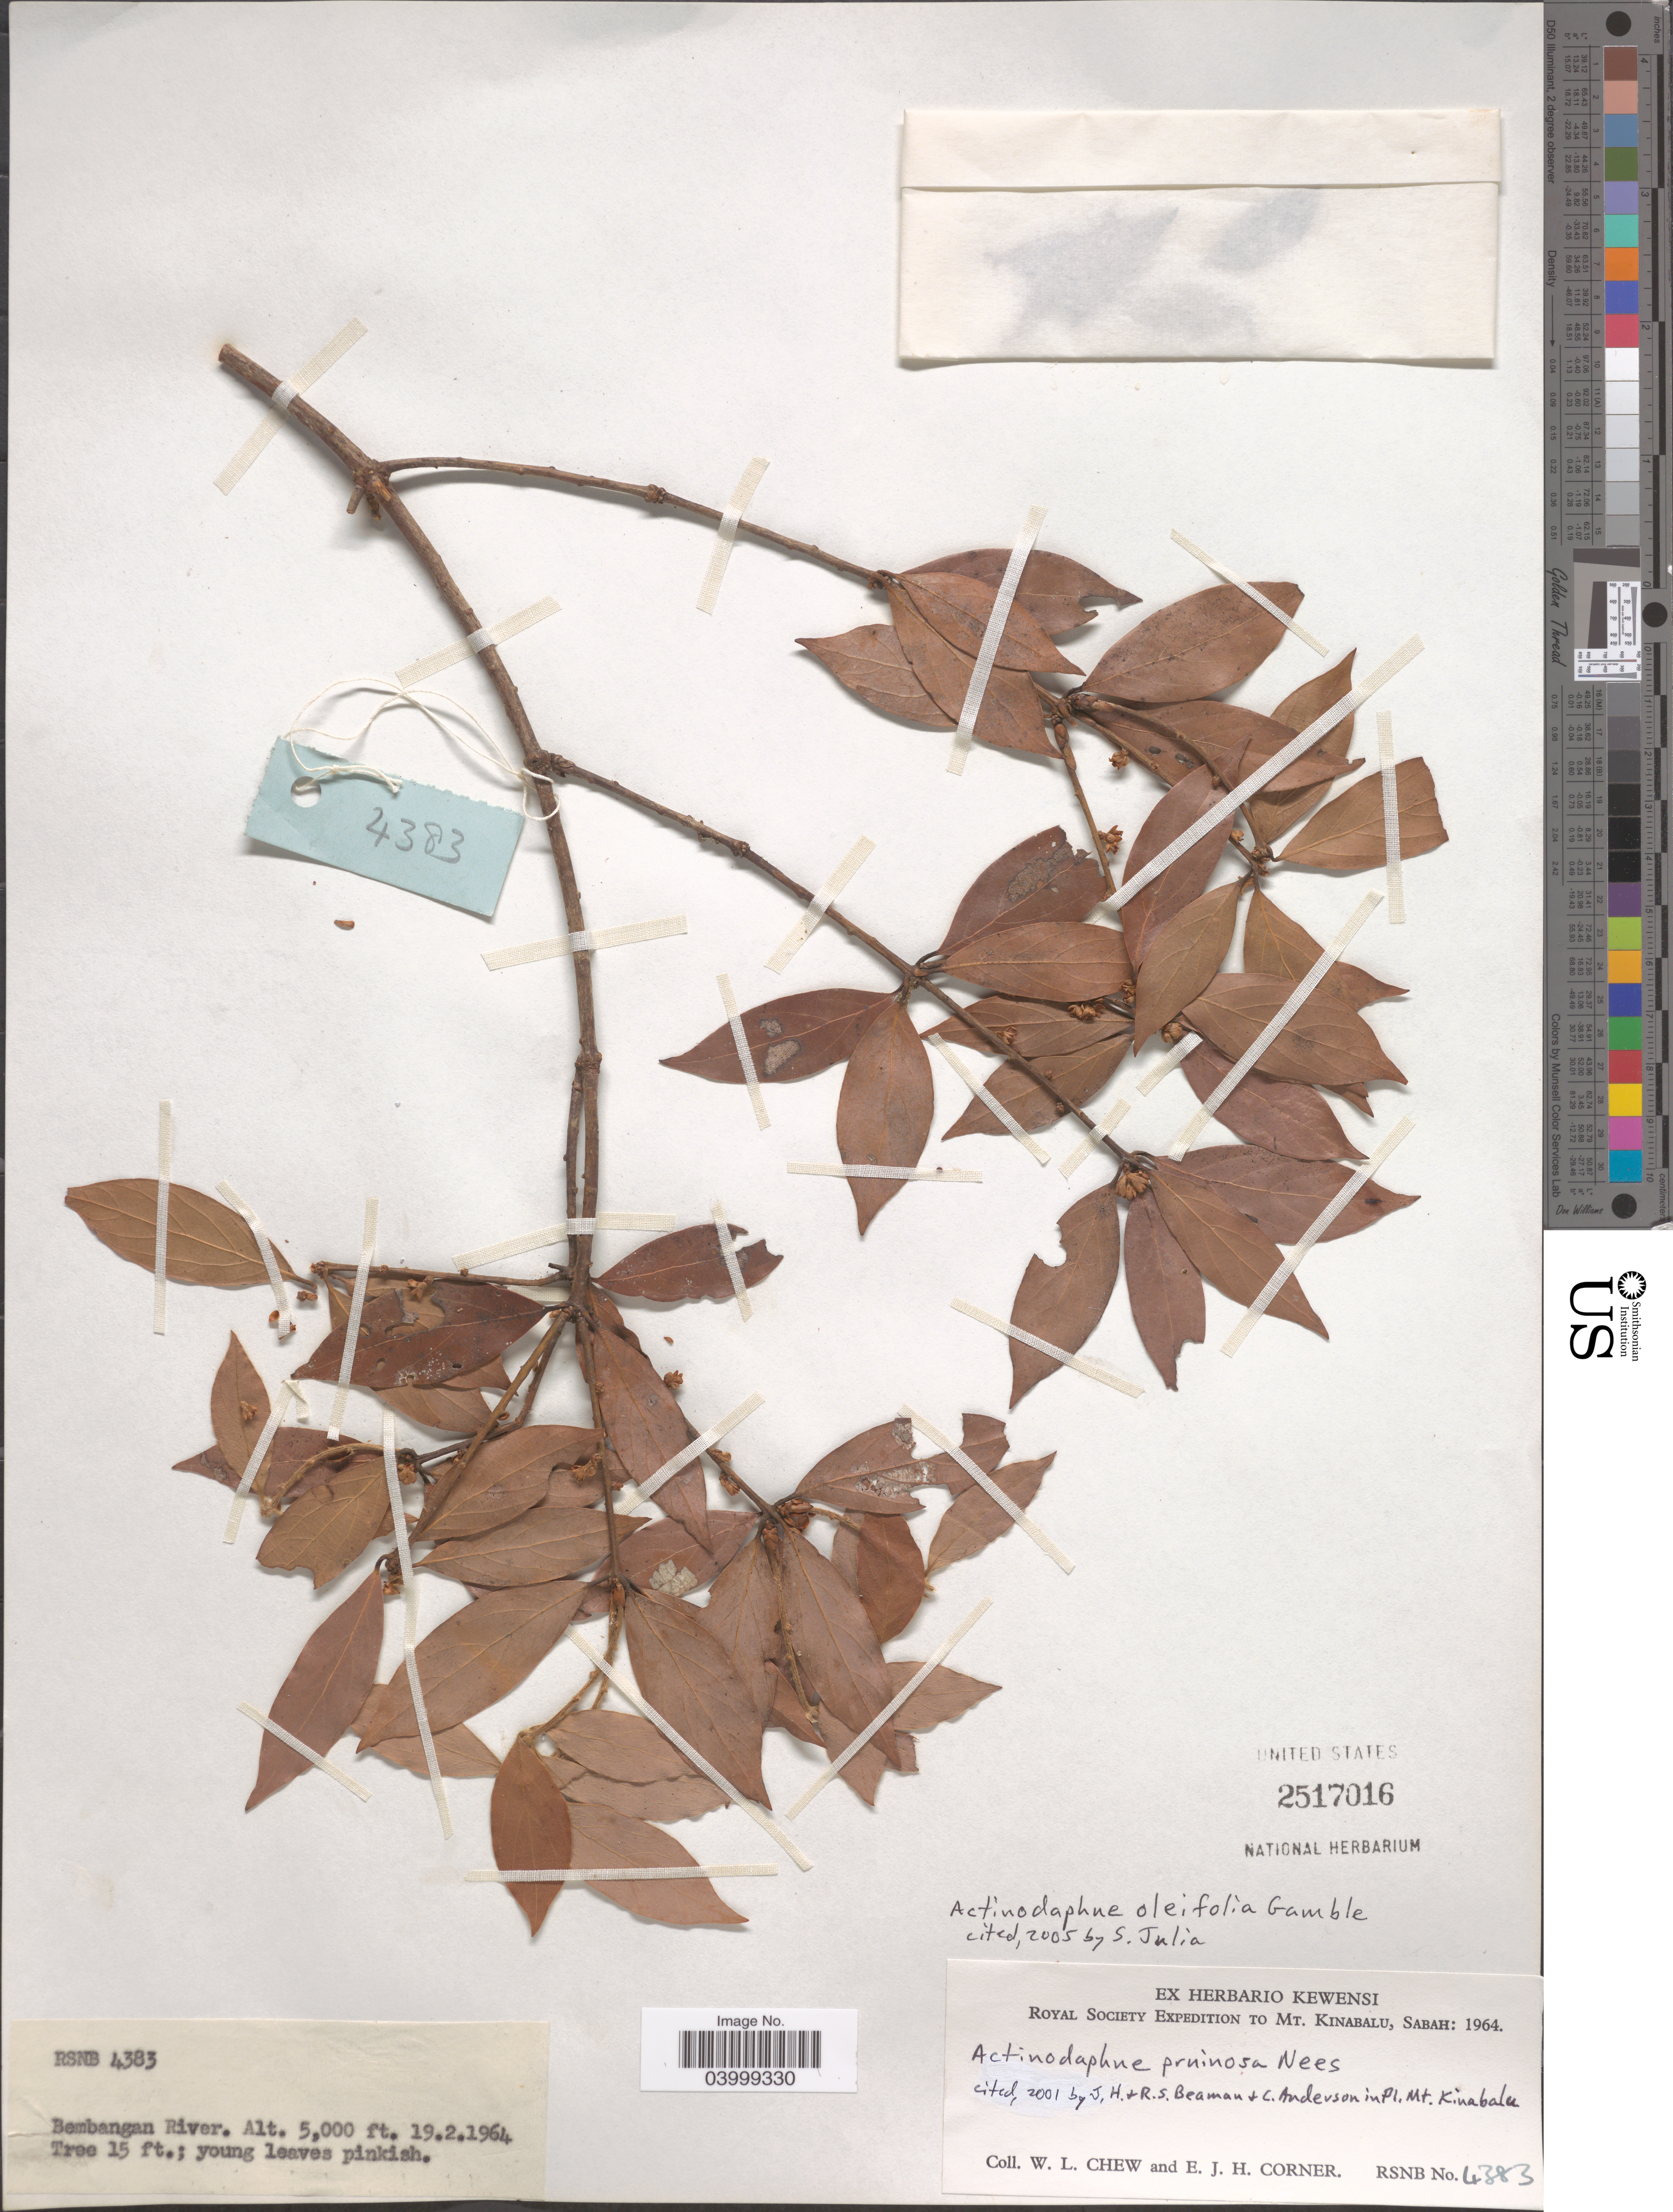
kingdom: Plantae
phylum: Tracheophyta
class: Magnoliopsida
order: Laurales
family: Lauraceae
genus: Actinodaphne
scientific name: Actinodaphne oleifolia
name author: Gamble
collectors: W. Chew & E. Corner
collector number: RSNB 4383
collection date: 1964-02-19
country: Malaysia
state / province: Sabah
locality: Mt. Kinabalu. Bembangan River.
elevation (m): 1524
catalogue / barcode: US 2517016